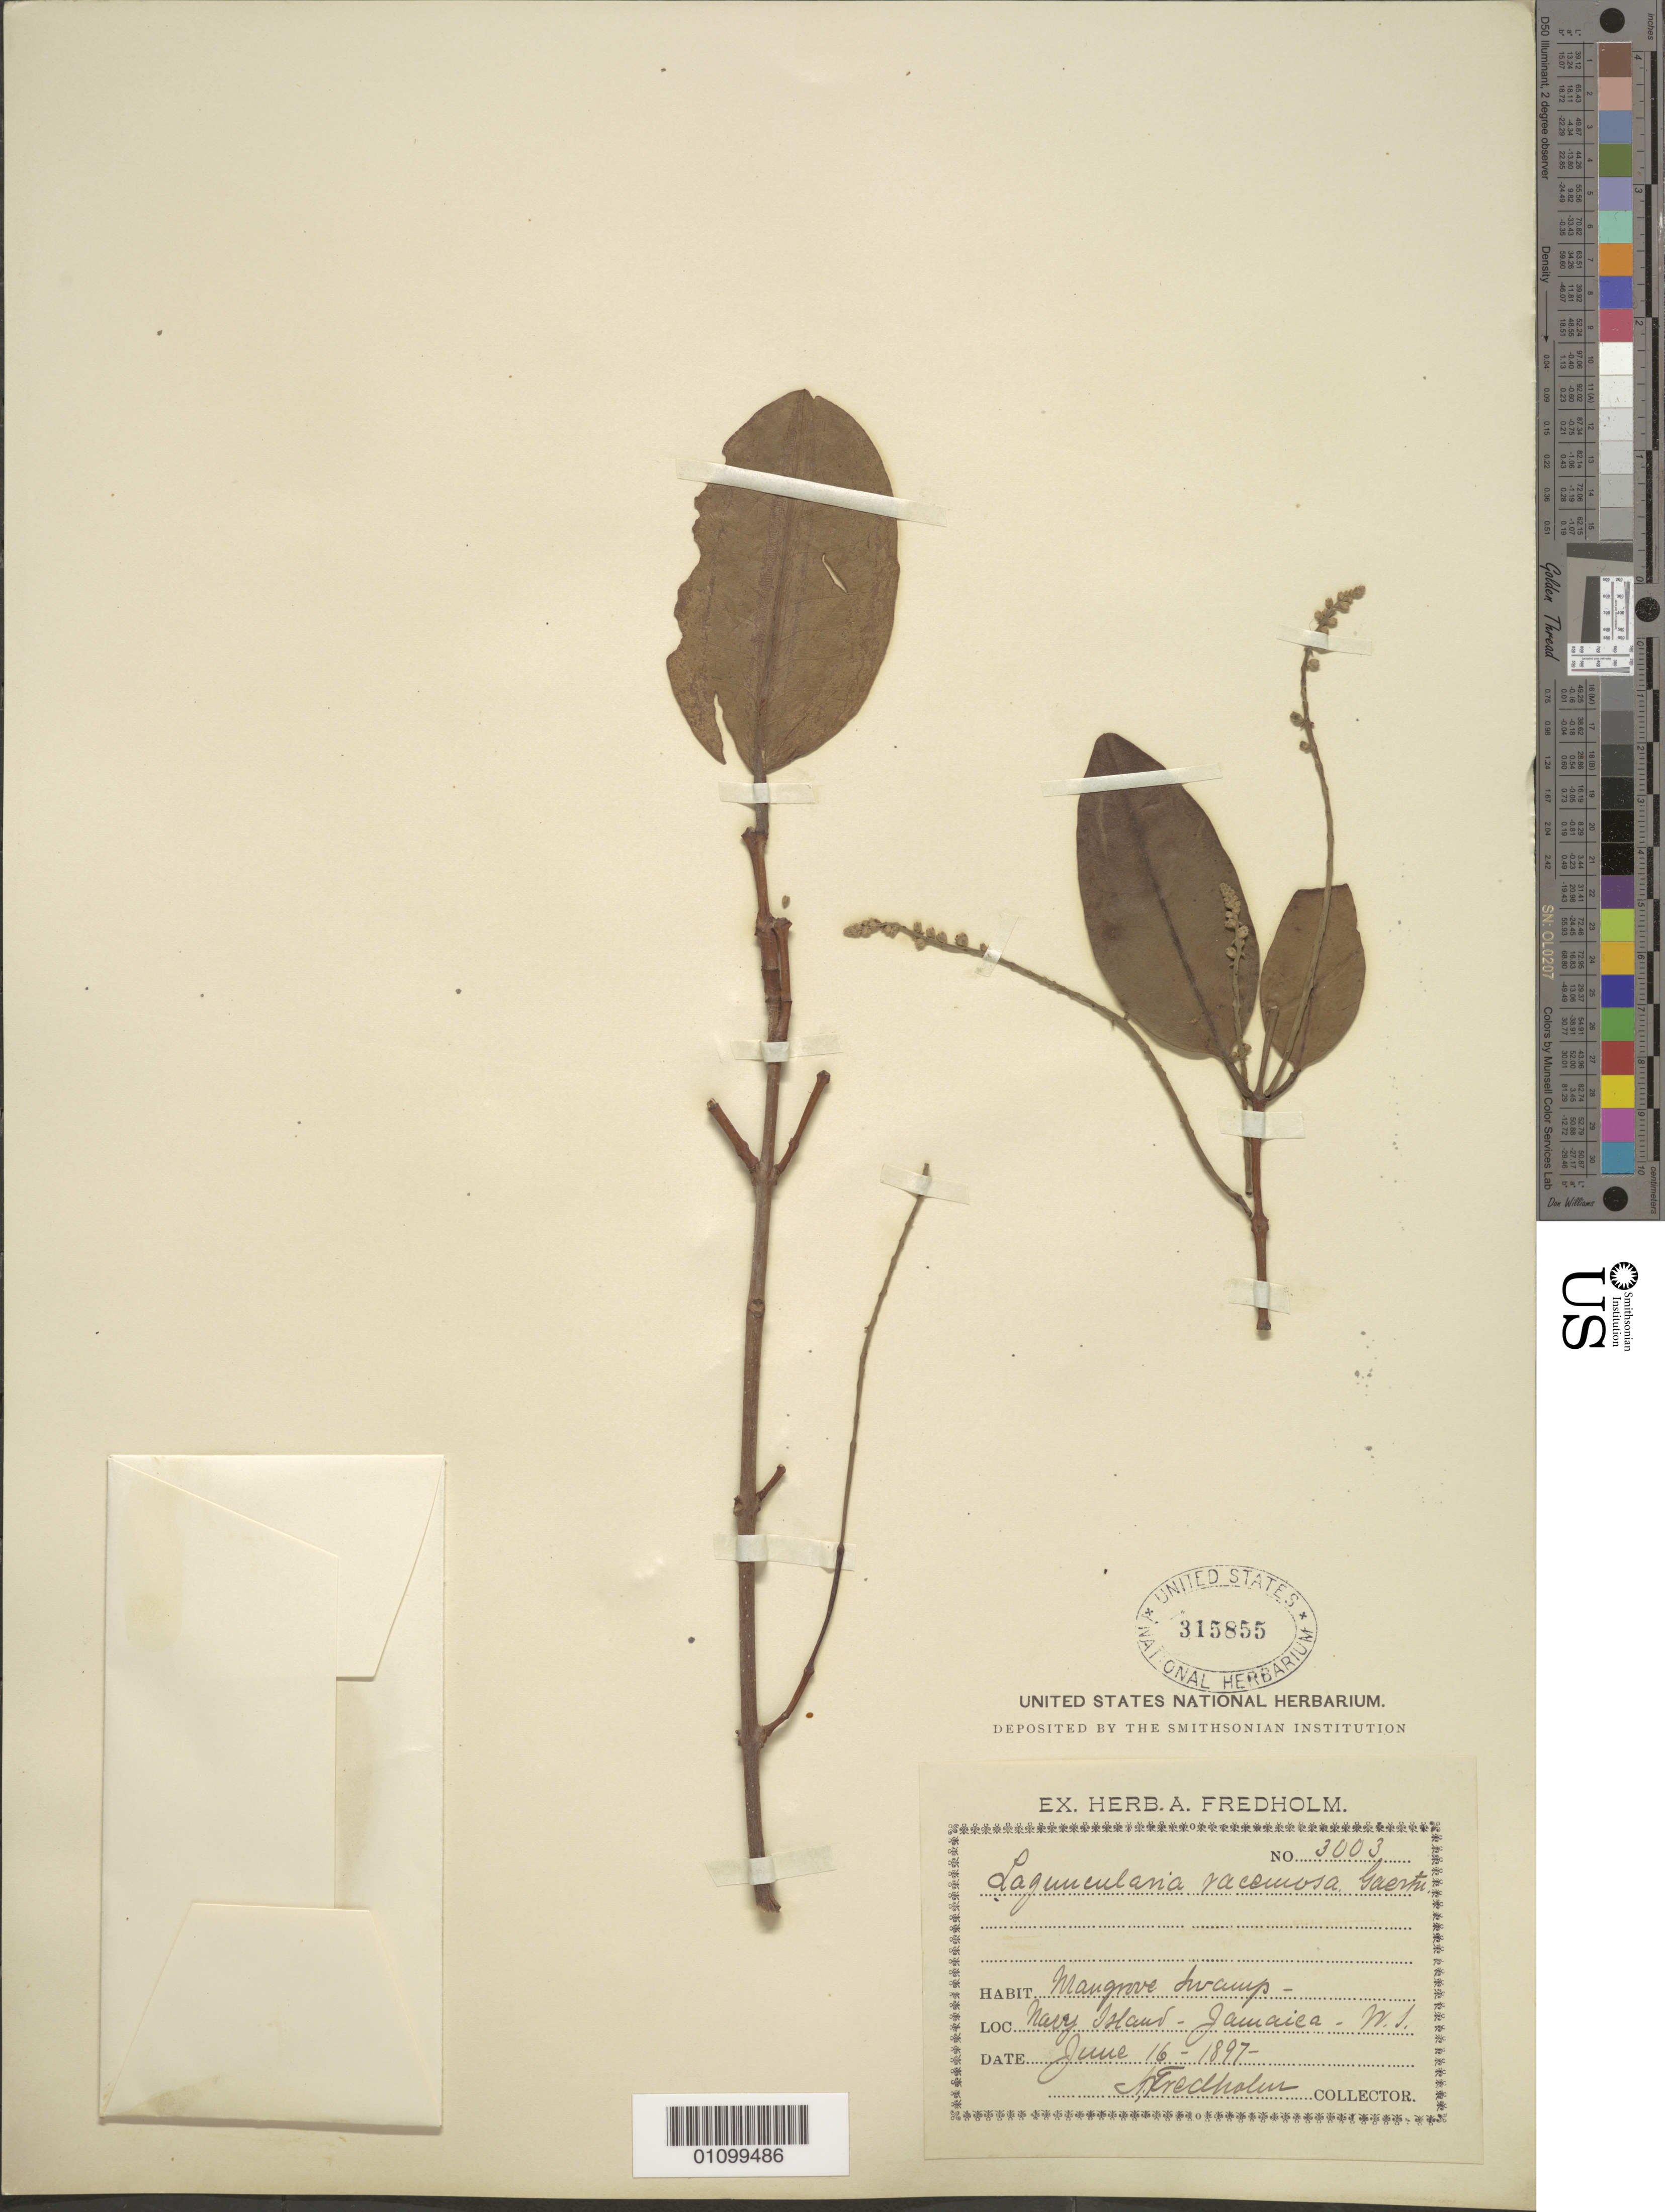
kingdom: Plantae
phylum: Tracheophyta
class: Magnoliopsida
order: Myrtales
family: Combretaceae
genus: Laguncularia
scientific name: Laguncularia racemosa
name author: (L.) C.F. Gaertn.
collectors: A. Fredholm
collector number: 3003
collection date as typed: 16 Jun 1897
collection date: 1897-06-16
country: Jamaica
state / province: Portland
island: Navy Island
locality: Mary Island. Mangrove swamp.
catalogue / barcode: US 315855